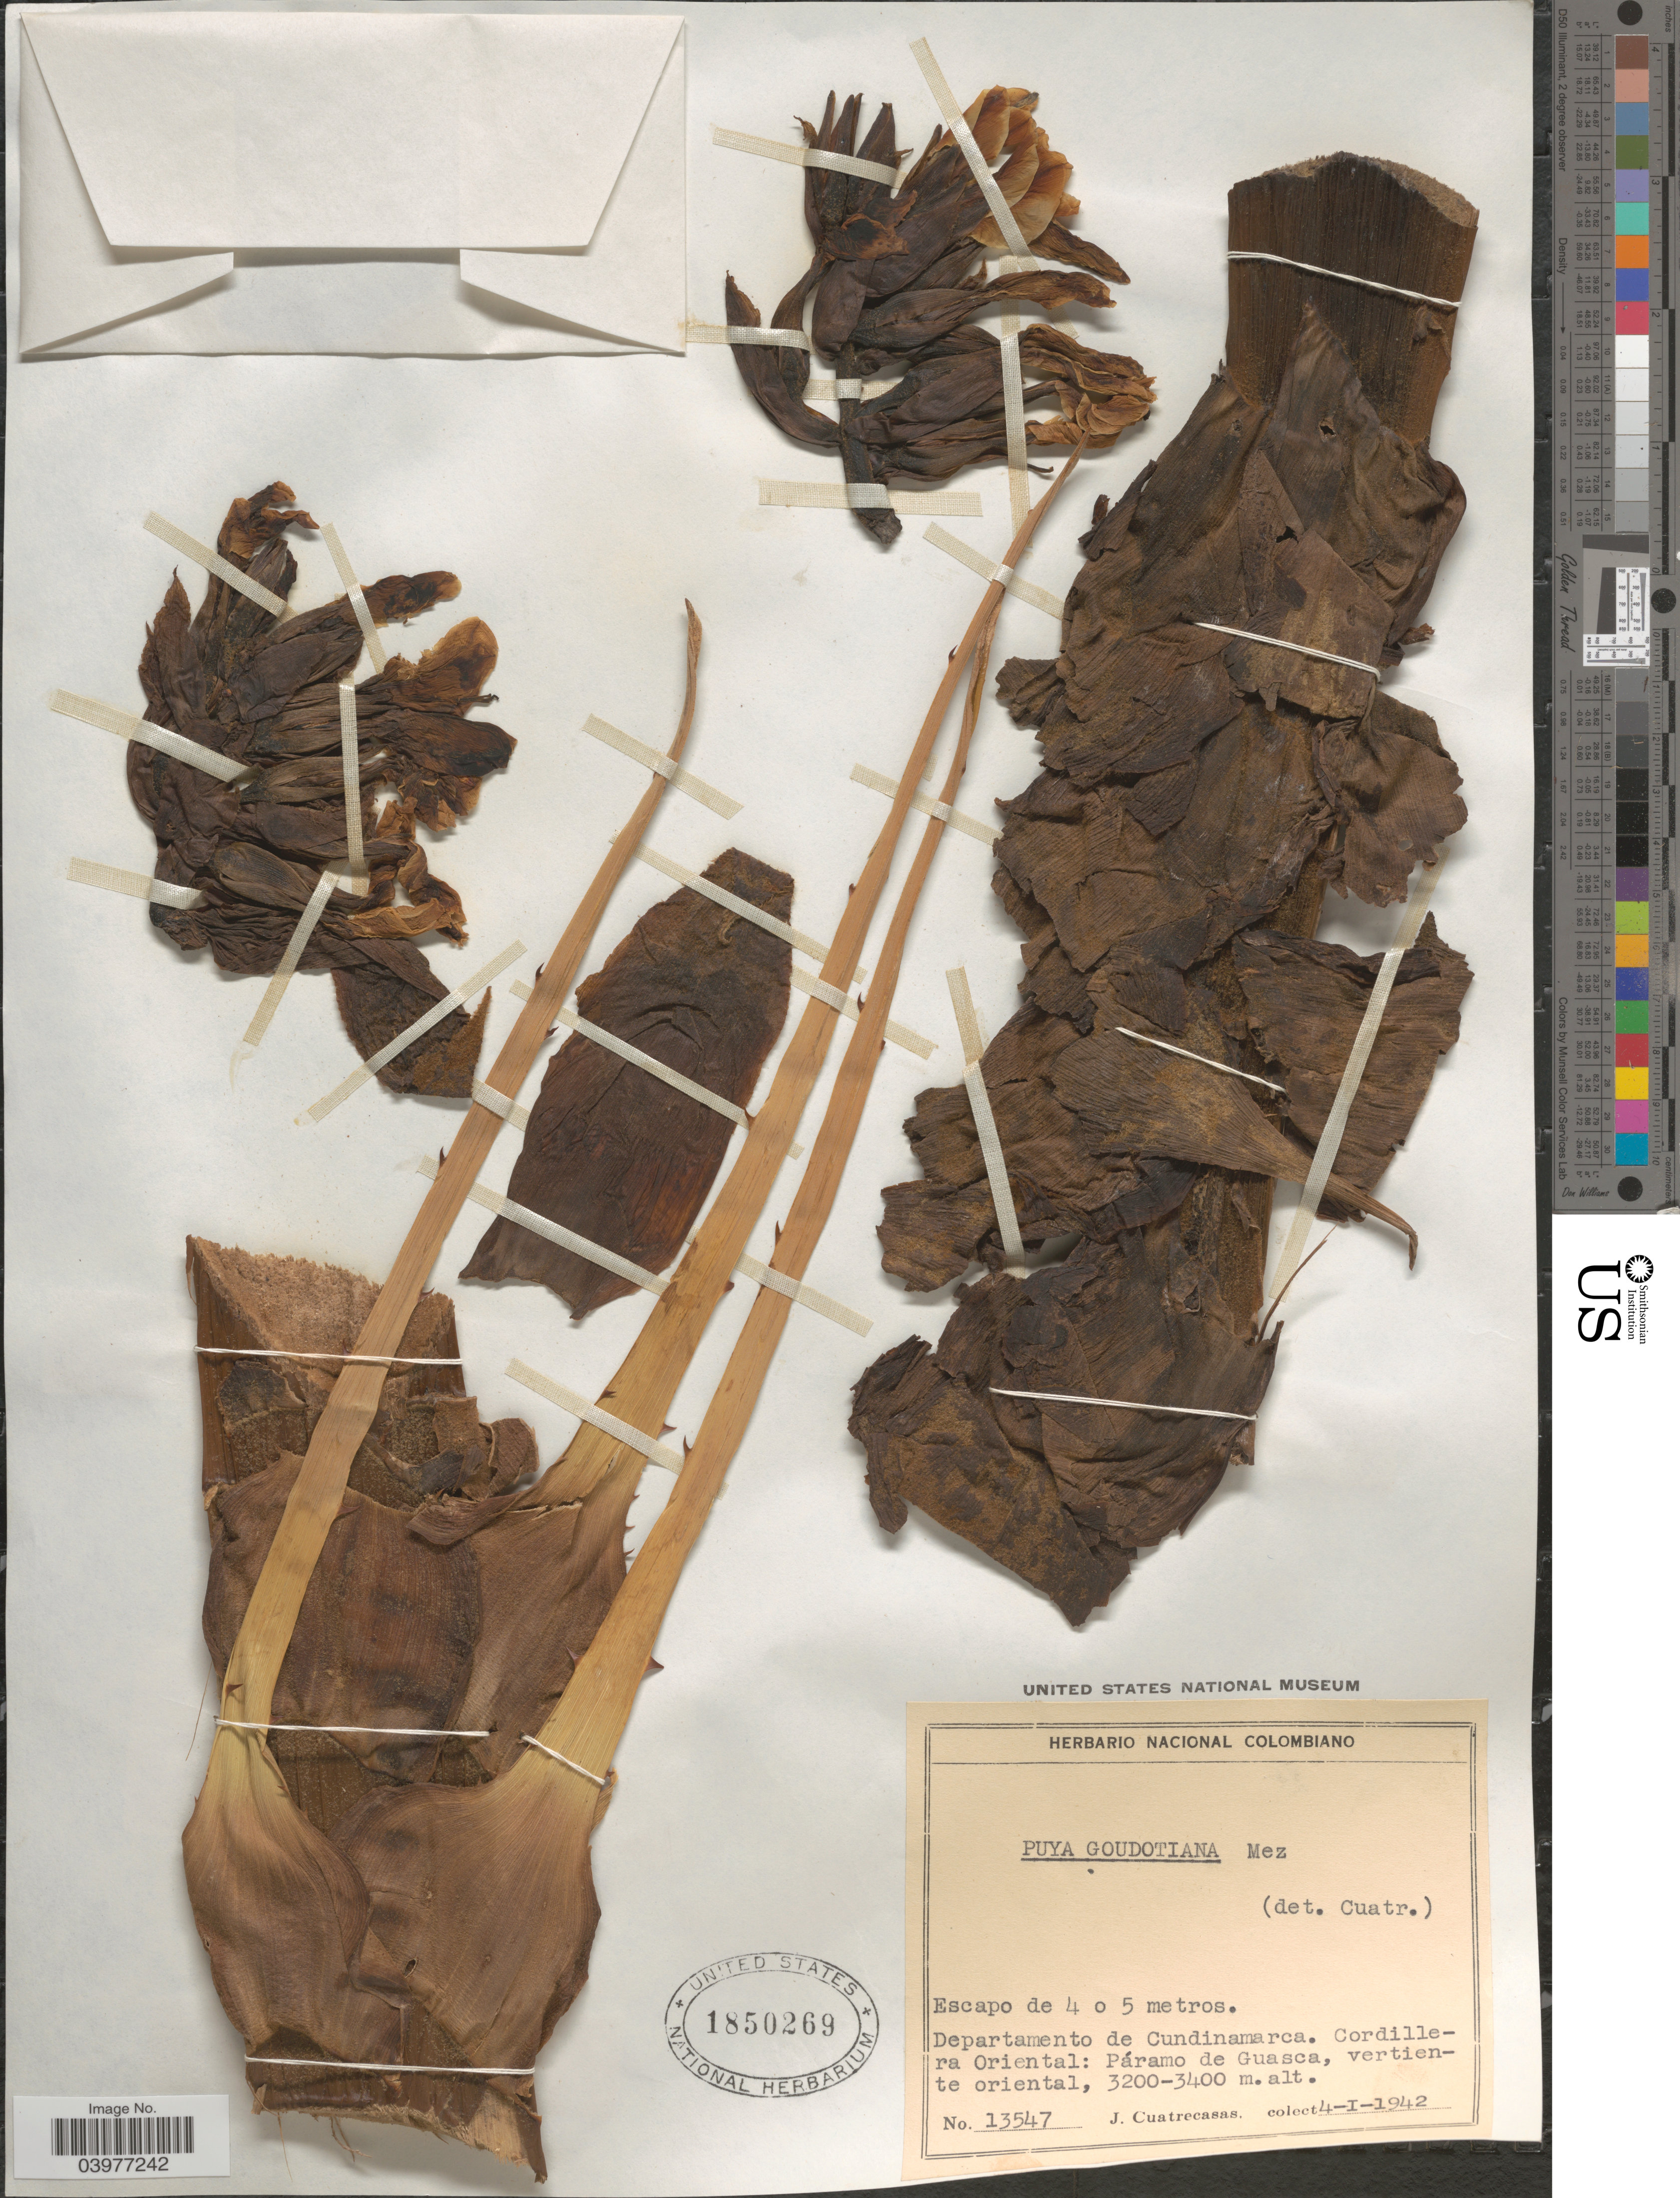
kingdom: Plantae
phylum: Tracheophyta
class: Liliopsida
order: Poales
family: Bromeliaceae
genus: Puya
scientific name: Puya goudotiana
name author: Mez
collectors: J. Cuatrecasas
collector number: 13547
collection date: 1942-01-04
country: Colombia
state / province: Cundinamarca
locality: Departamento de Cundinamarca. Cordillera Oriental: Páramo de Guasca, vertiente oriental.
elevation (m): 3200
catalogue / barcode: US 1850269